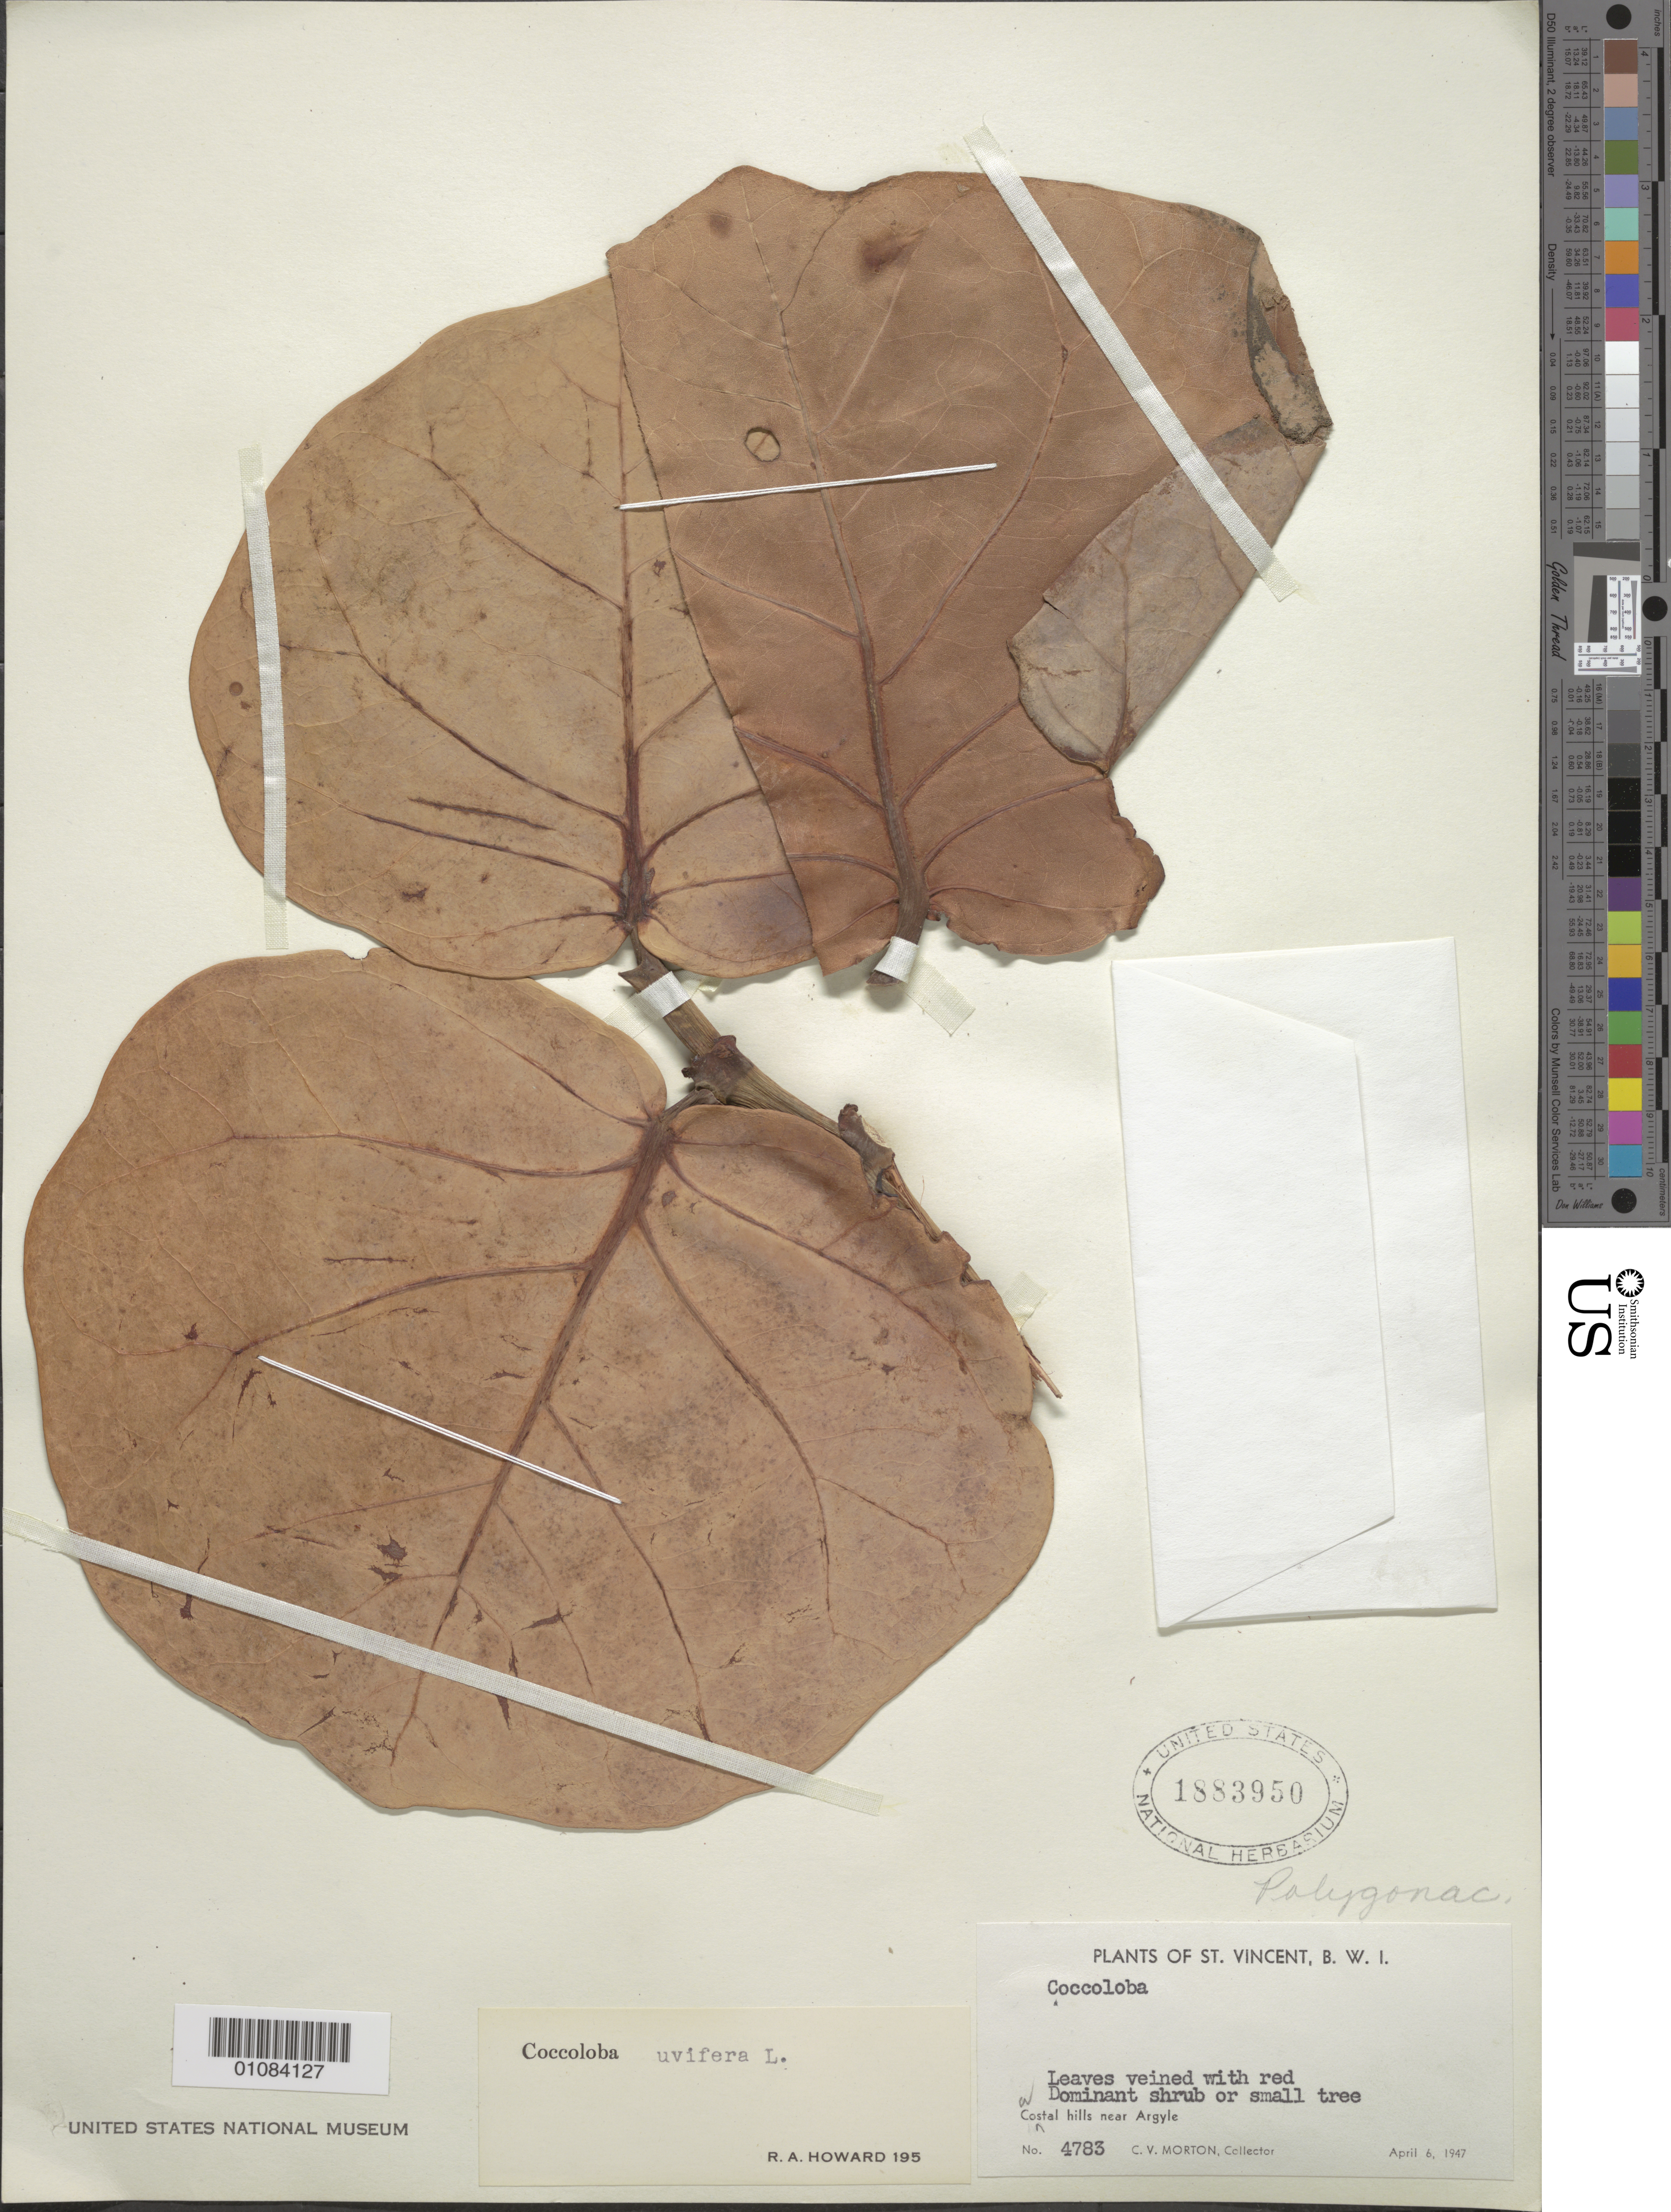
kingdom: Plantae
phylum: Tracheophyta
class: Magnoliopsida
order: Caryophyllales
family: Polygonaceae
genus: Coccoloba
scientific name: Coccoloba uvifera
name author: L.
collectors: C. V. Morton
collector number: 4783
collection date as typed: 06 Apr 1947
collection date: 1947-04-06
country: St. Vincent - Grenadines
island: St. Vincent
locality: Coastal hills near Argyle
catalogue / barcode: US 1883950